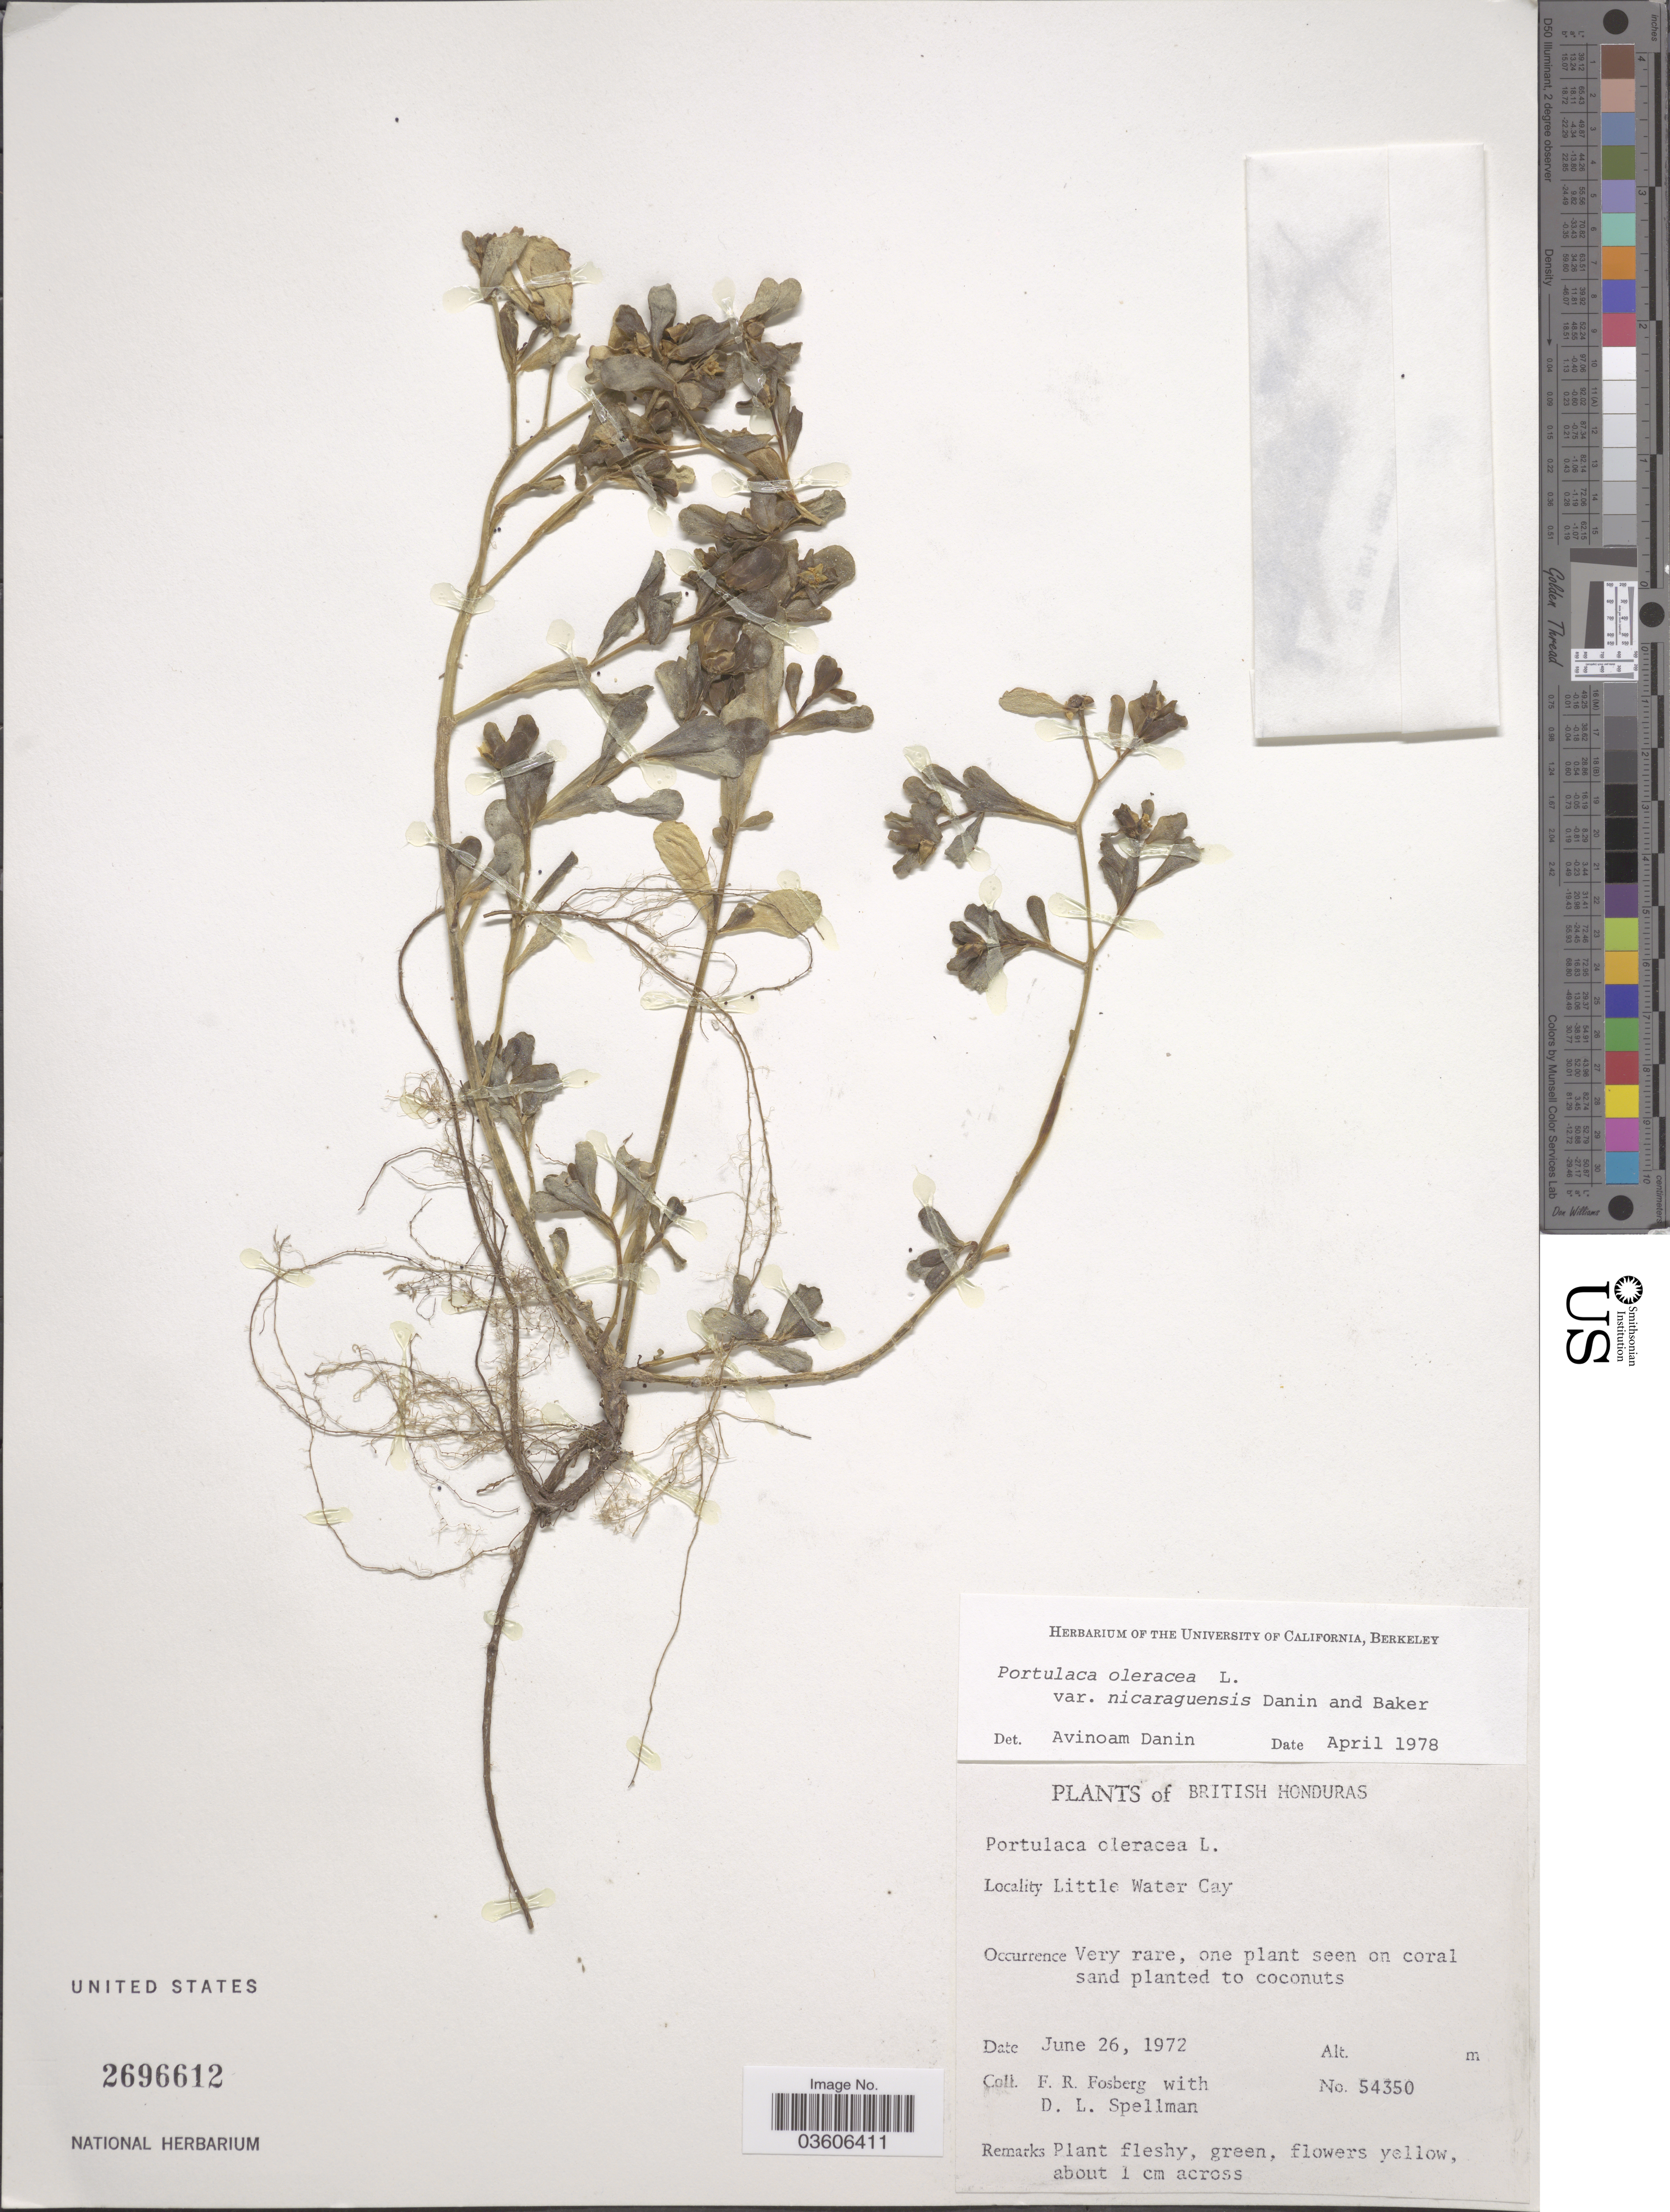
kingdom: Plantae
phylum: Tracheophyta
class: Magnoliopsida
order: Caryophyllales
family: Portulacaceae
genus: Portulaca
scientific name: Portulaca oleracea var. nicaraguensis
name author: Danin & H.G. Baker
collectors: F. R. Fosberg & D. L. Spellman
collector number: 54350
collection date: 1972-06-26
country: Belize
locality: British Honduras. Little Water Cay.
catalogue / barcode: US 2696612